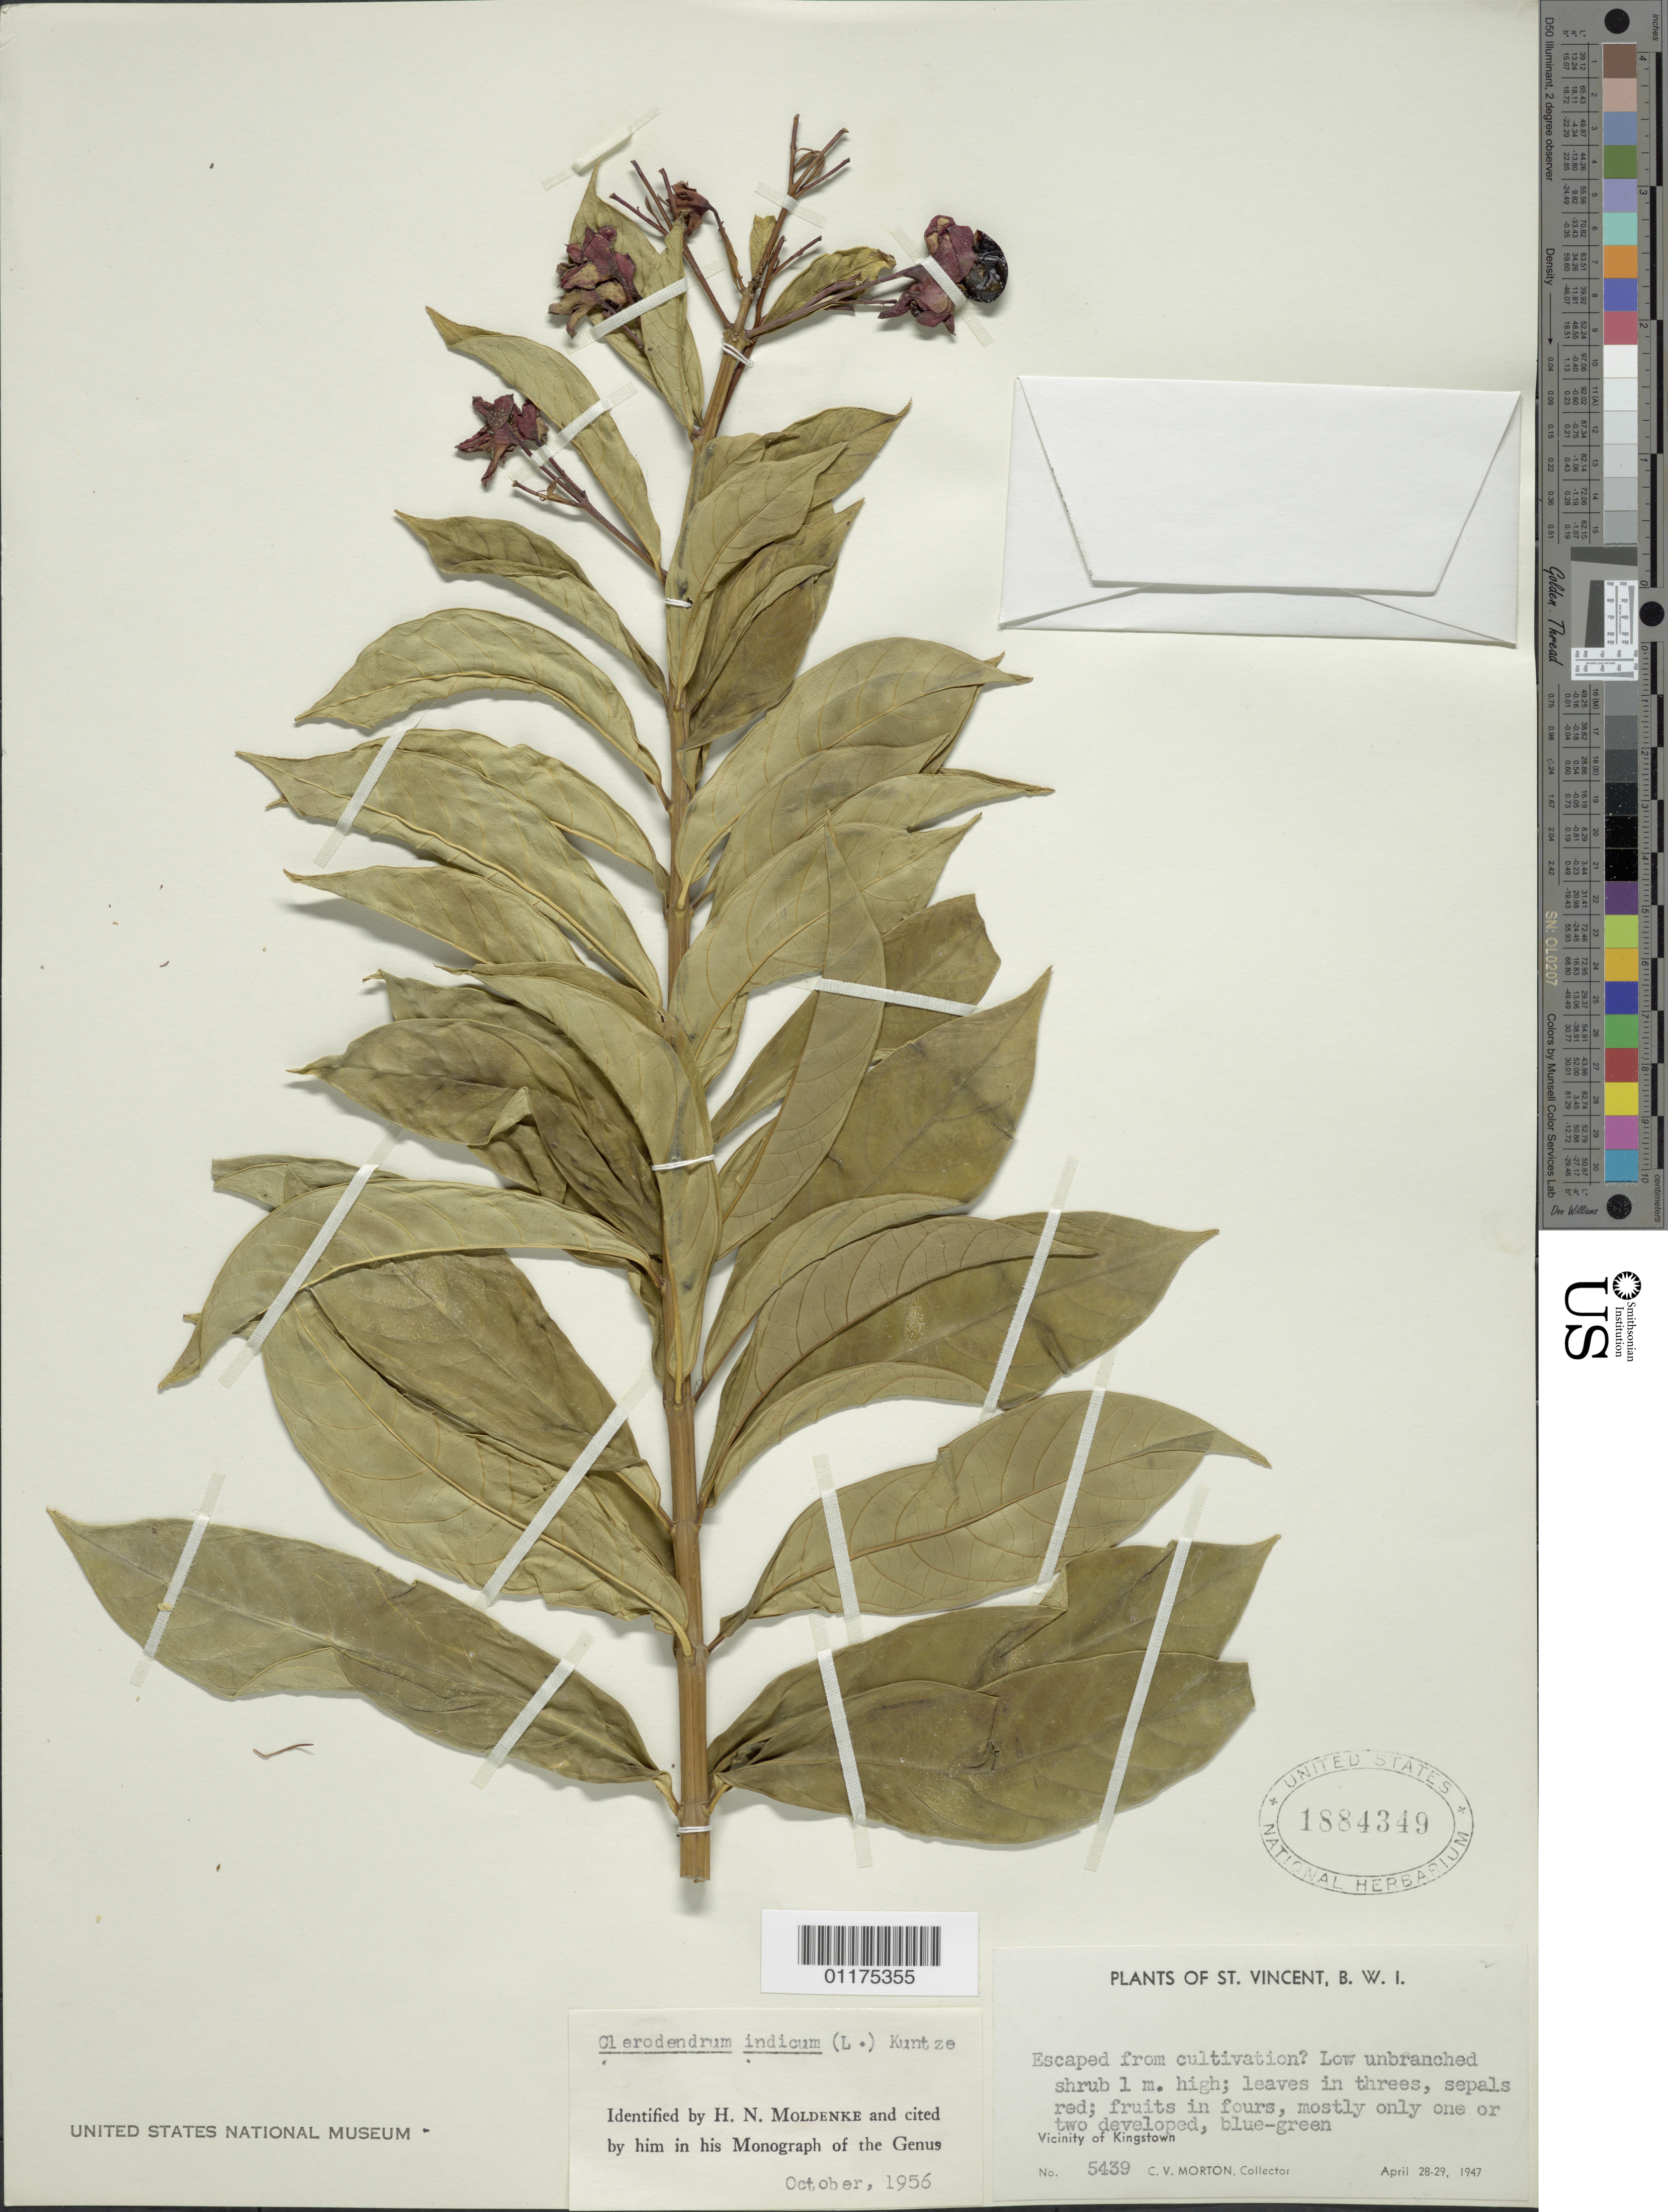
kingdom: Plantae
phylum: Tracheophyta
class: Magnoliopsida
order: Lamiales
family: Lamiaceae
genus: Clerodendrum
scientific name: Clerodendrum indicum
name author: (L.) Kuntze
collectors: C. V. Morton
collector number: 5439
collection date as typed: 28 Apr 1947 to 29 Apr 1947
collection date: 1947-04-28/1947-04-29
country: St. Vincent - Grenadines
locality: Vicinity Kingstown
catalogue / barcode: US 1884349